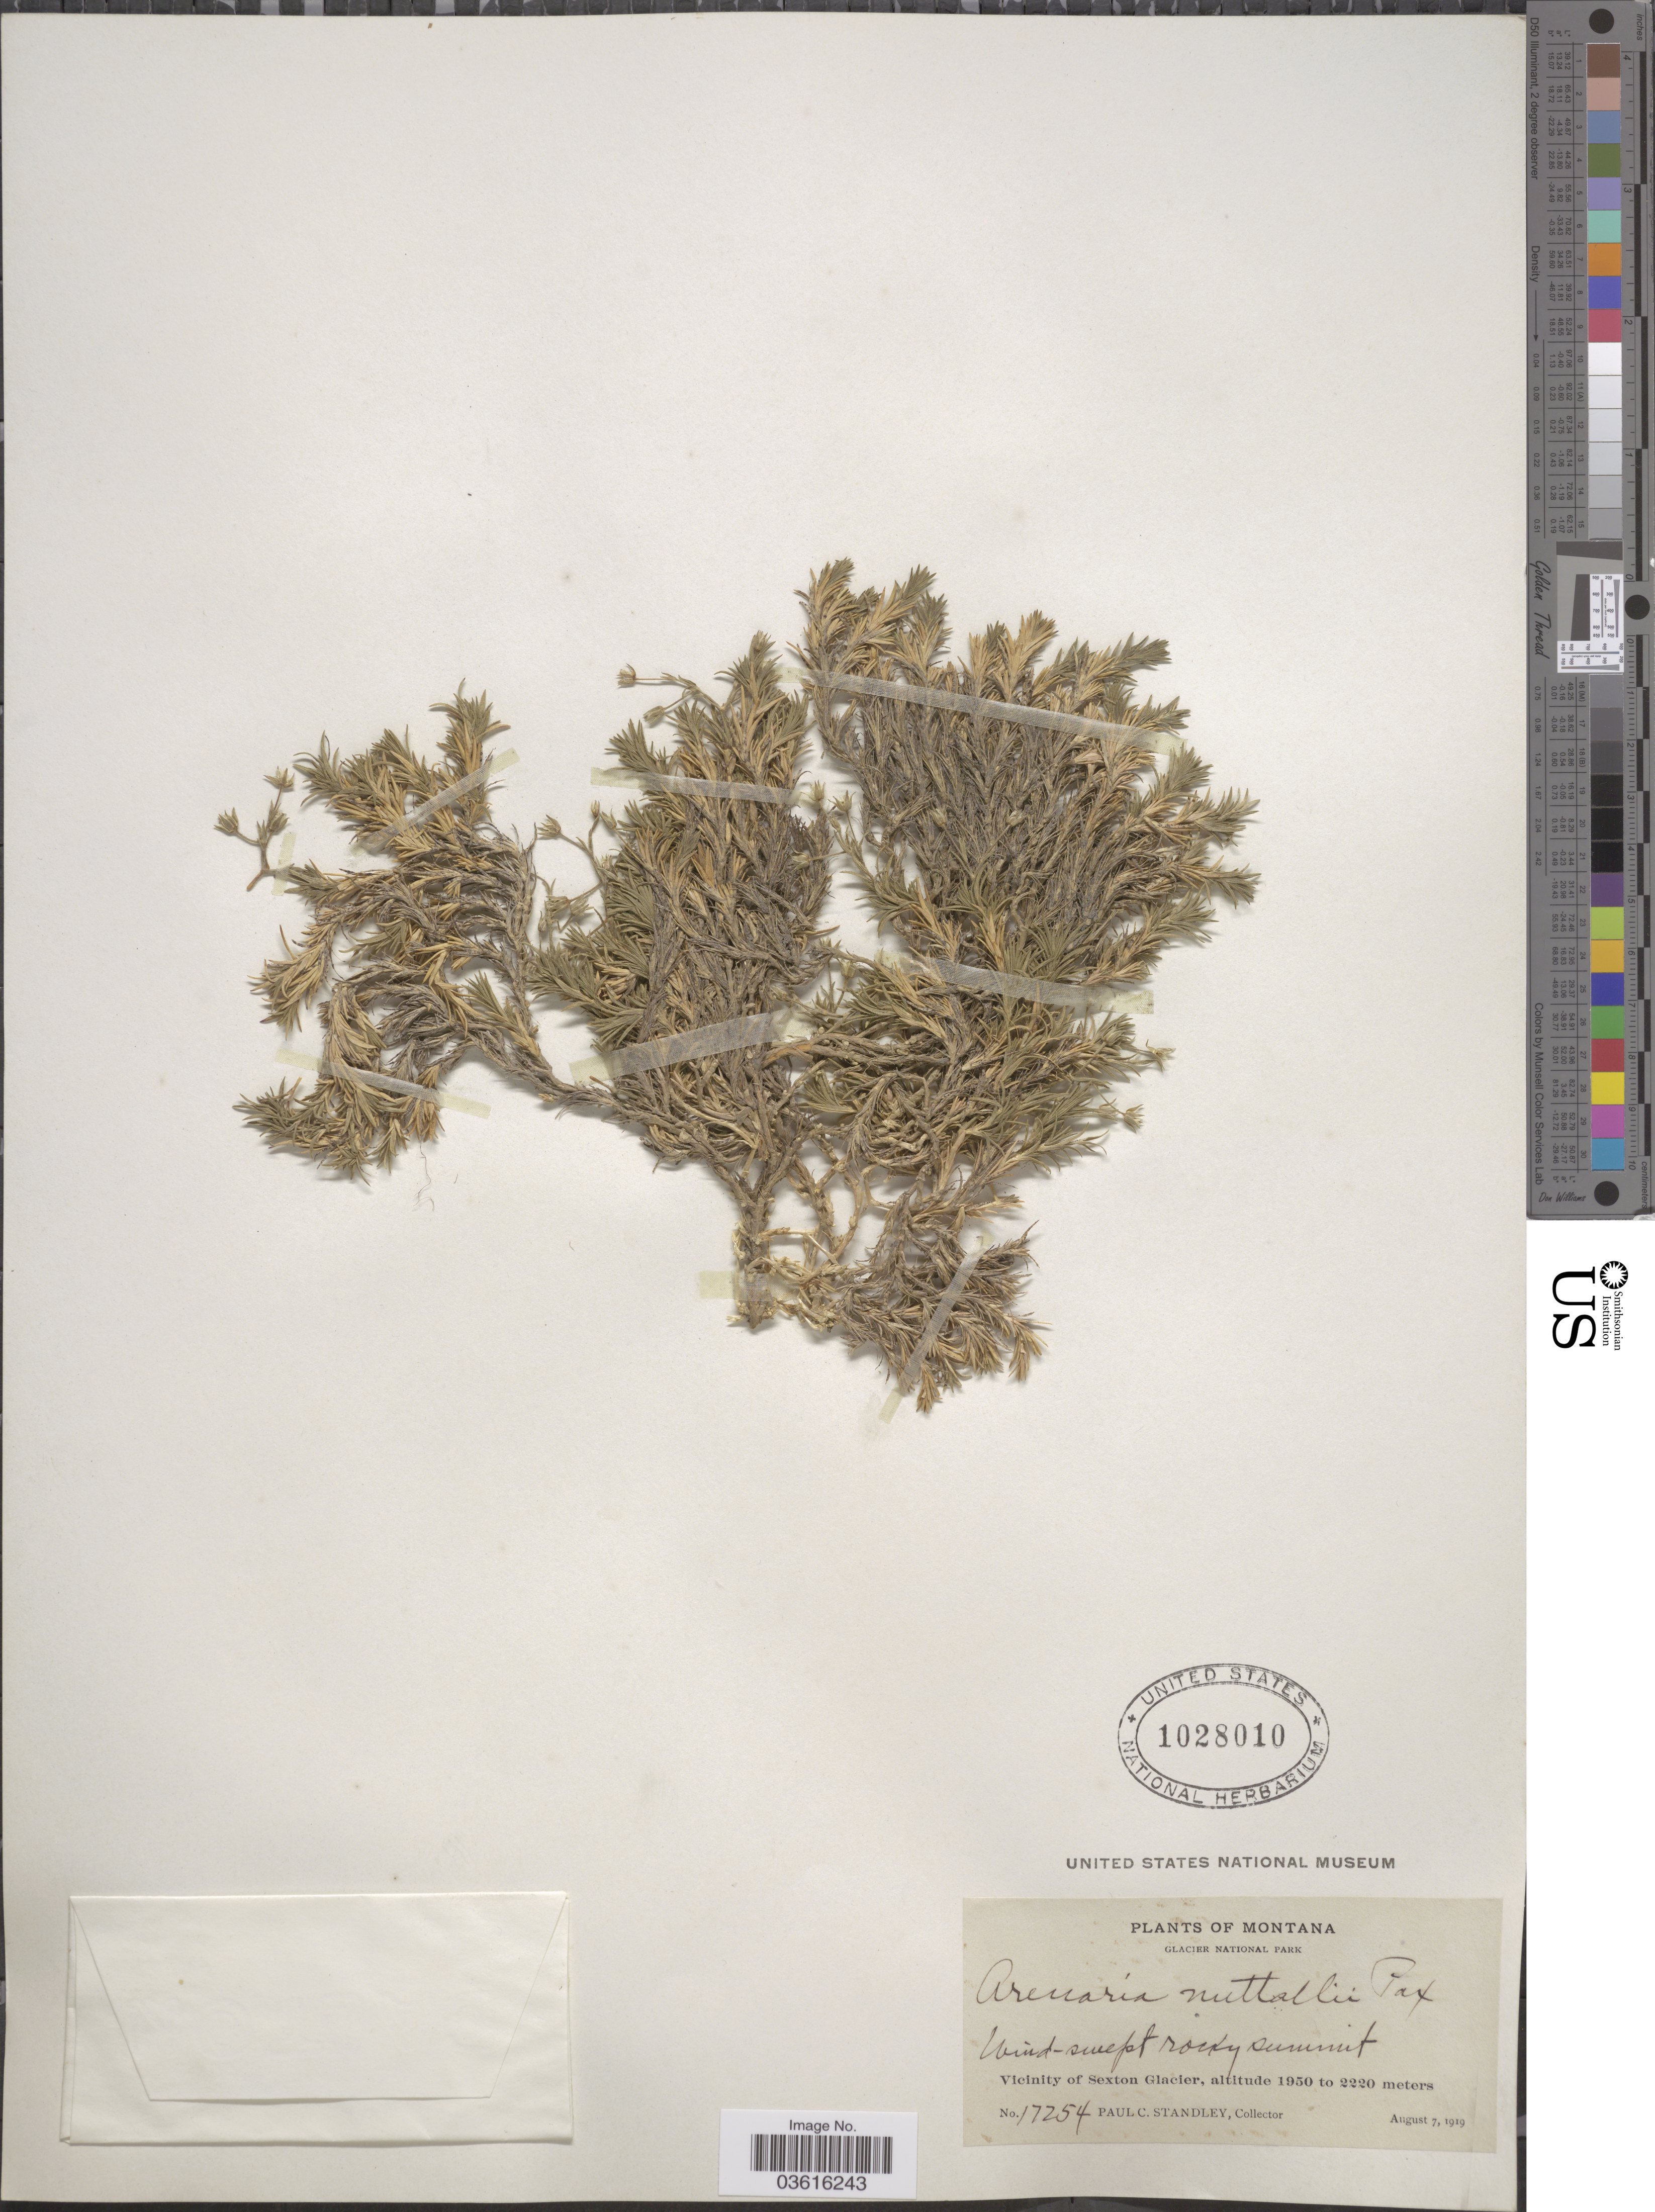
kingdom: Plantae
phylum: Tracheophyta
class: Magnoliopsida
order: Caryophyllales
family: Caryophyllaceae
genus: Minuartia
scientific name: Minuartia nuttallii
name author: (Pax) Briq.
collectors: P. C. Standley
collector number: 17254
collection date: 1919-08-07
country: United States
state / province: Montana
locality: Glacier National Park. Vicinity of Sexton Glacier.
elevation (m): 1950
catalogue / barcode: US 1028010